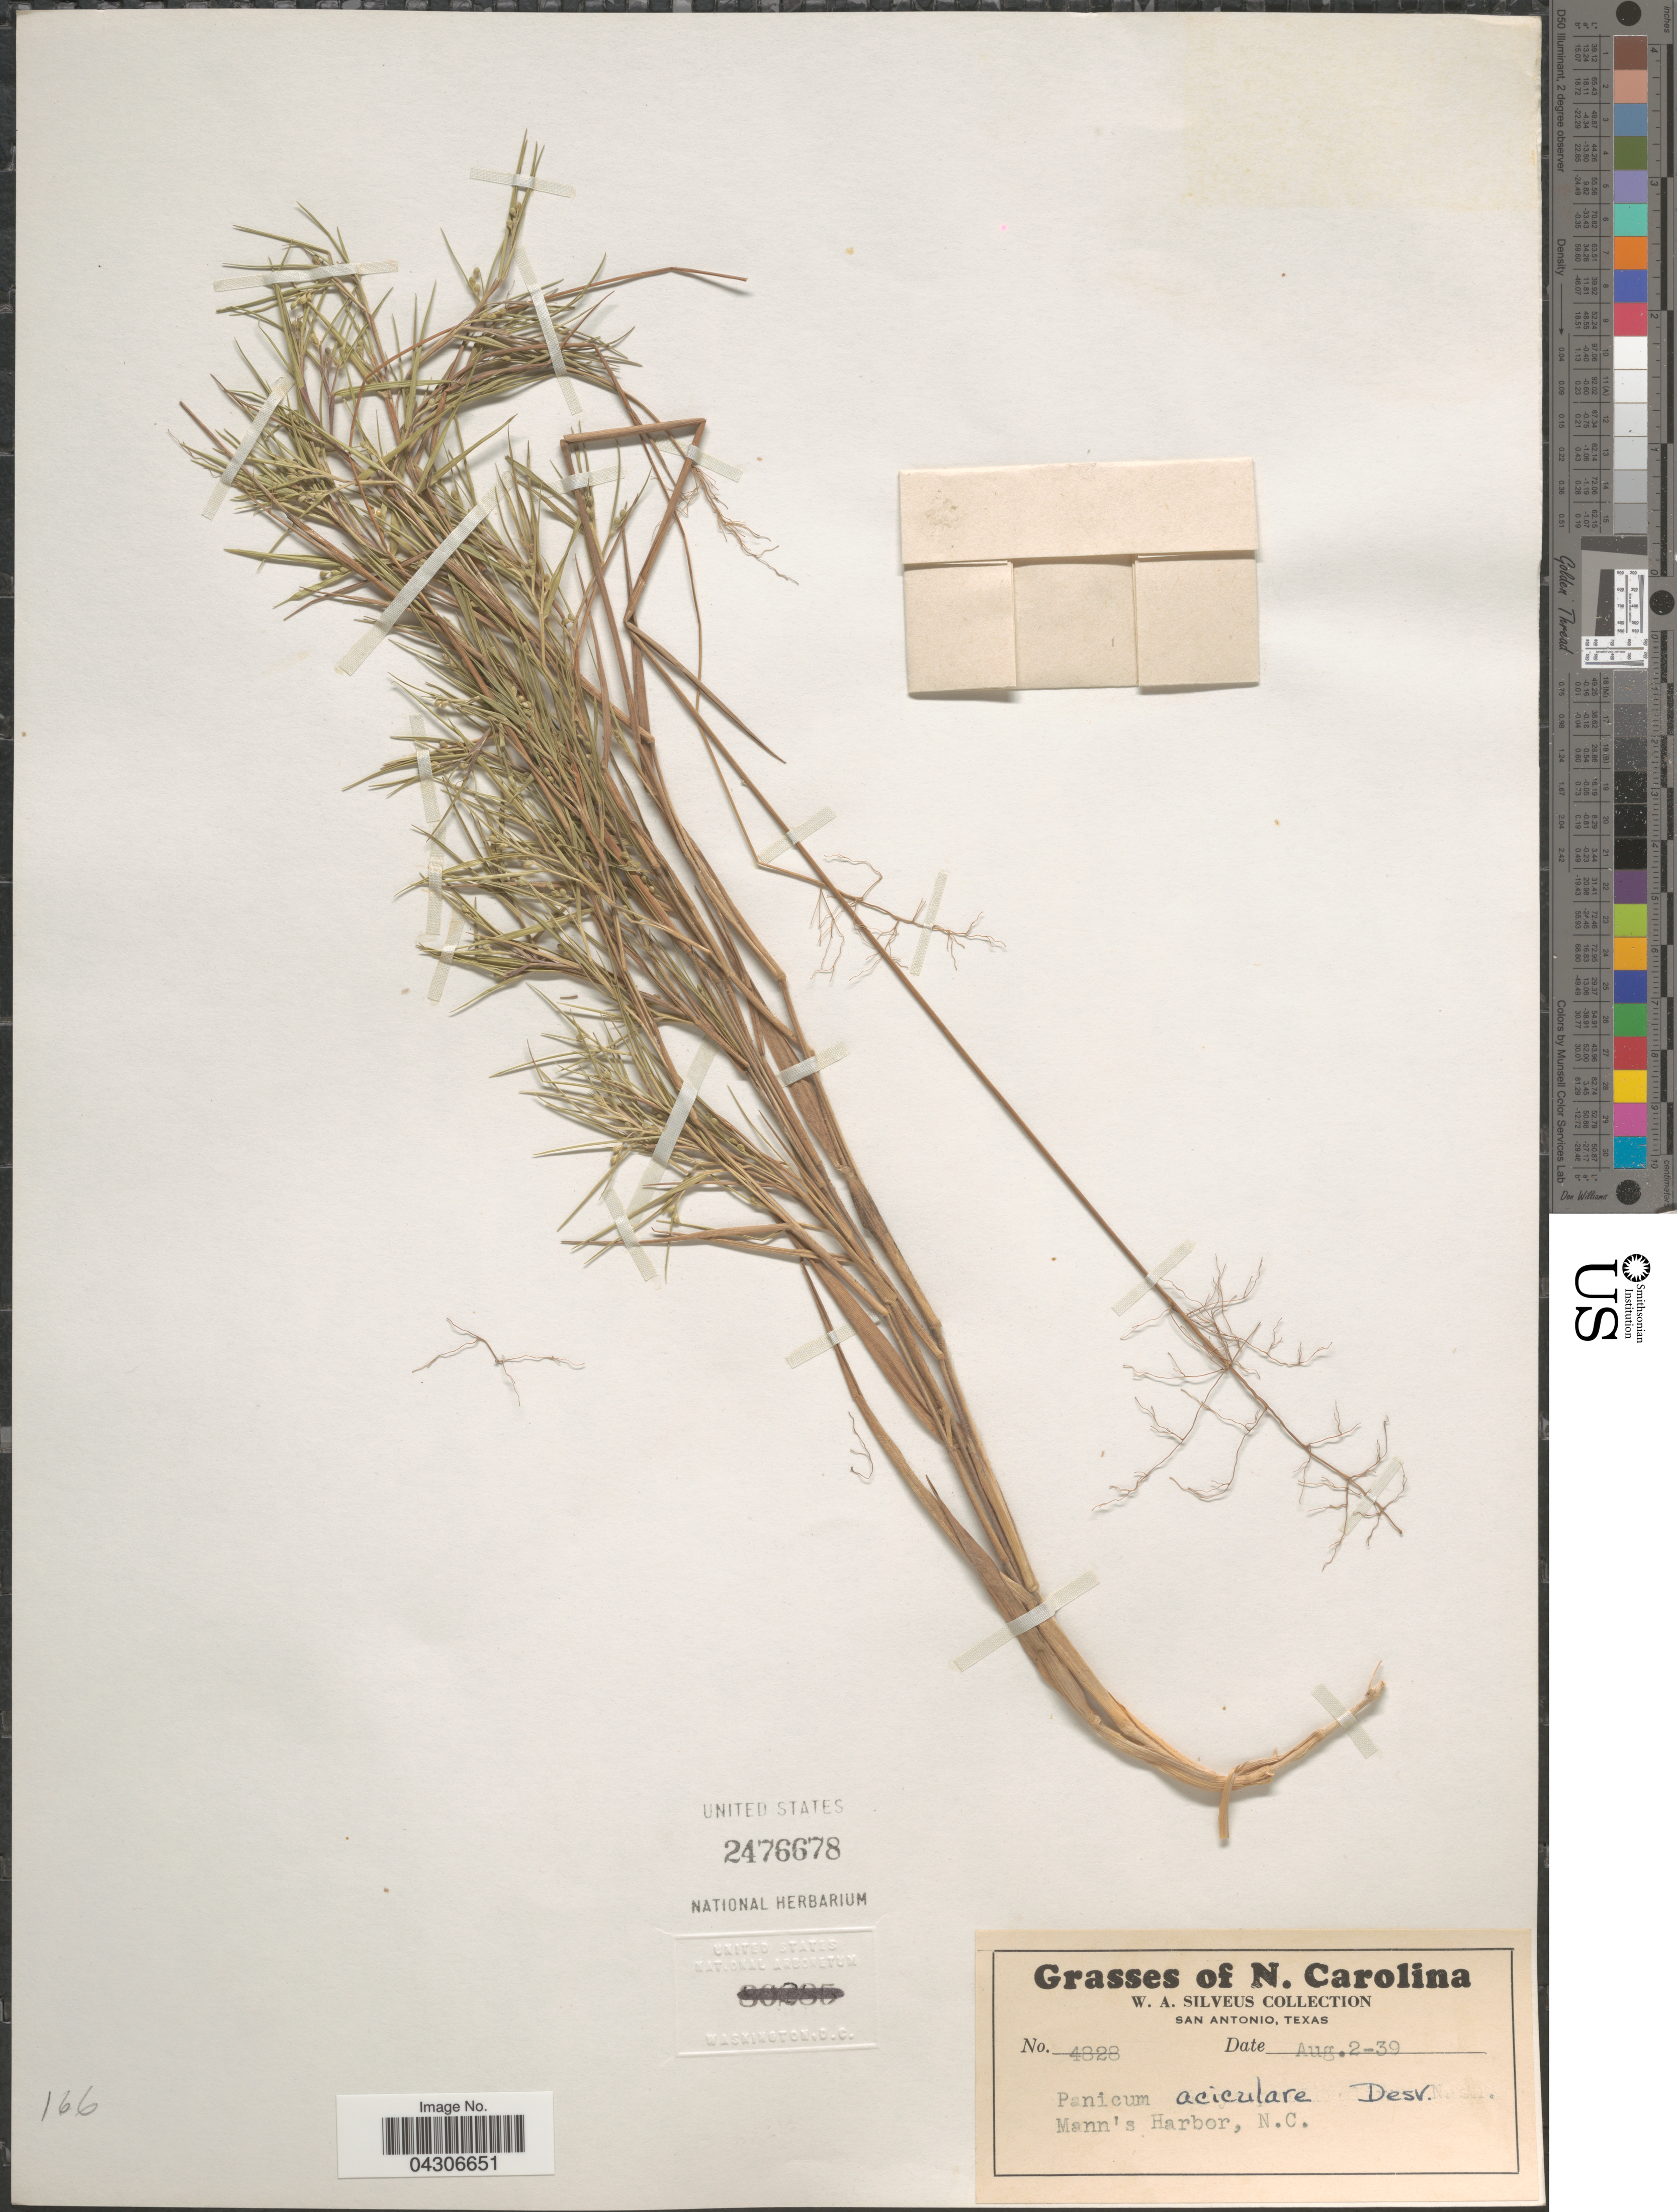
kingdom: Plantae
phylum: Tracheophyta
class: Liliopsida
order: Poales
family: Poaceae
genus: Dichanthelium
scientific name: Dichanthelium aciculare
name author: (Desv. ex Poir.) Gould & C.A. Clark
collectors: W. Silveus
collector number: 4828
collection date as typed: Transcribed d/m/y: 2/8/39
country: United States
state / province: North Carolina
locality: Mann's Harbor.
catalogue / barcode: US 2476678